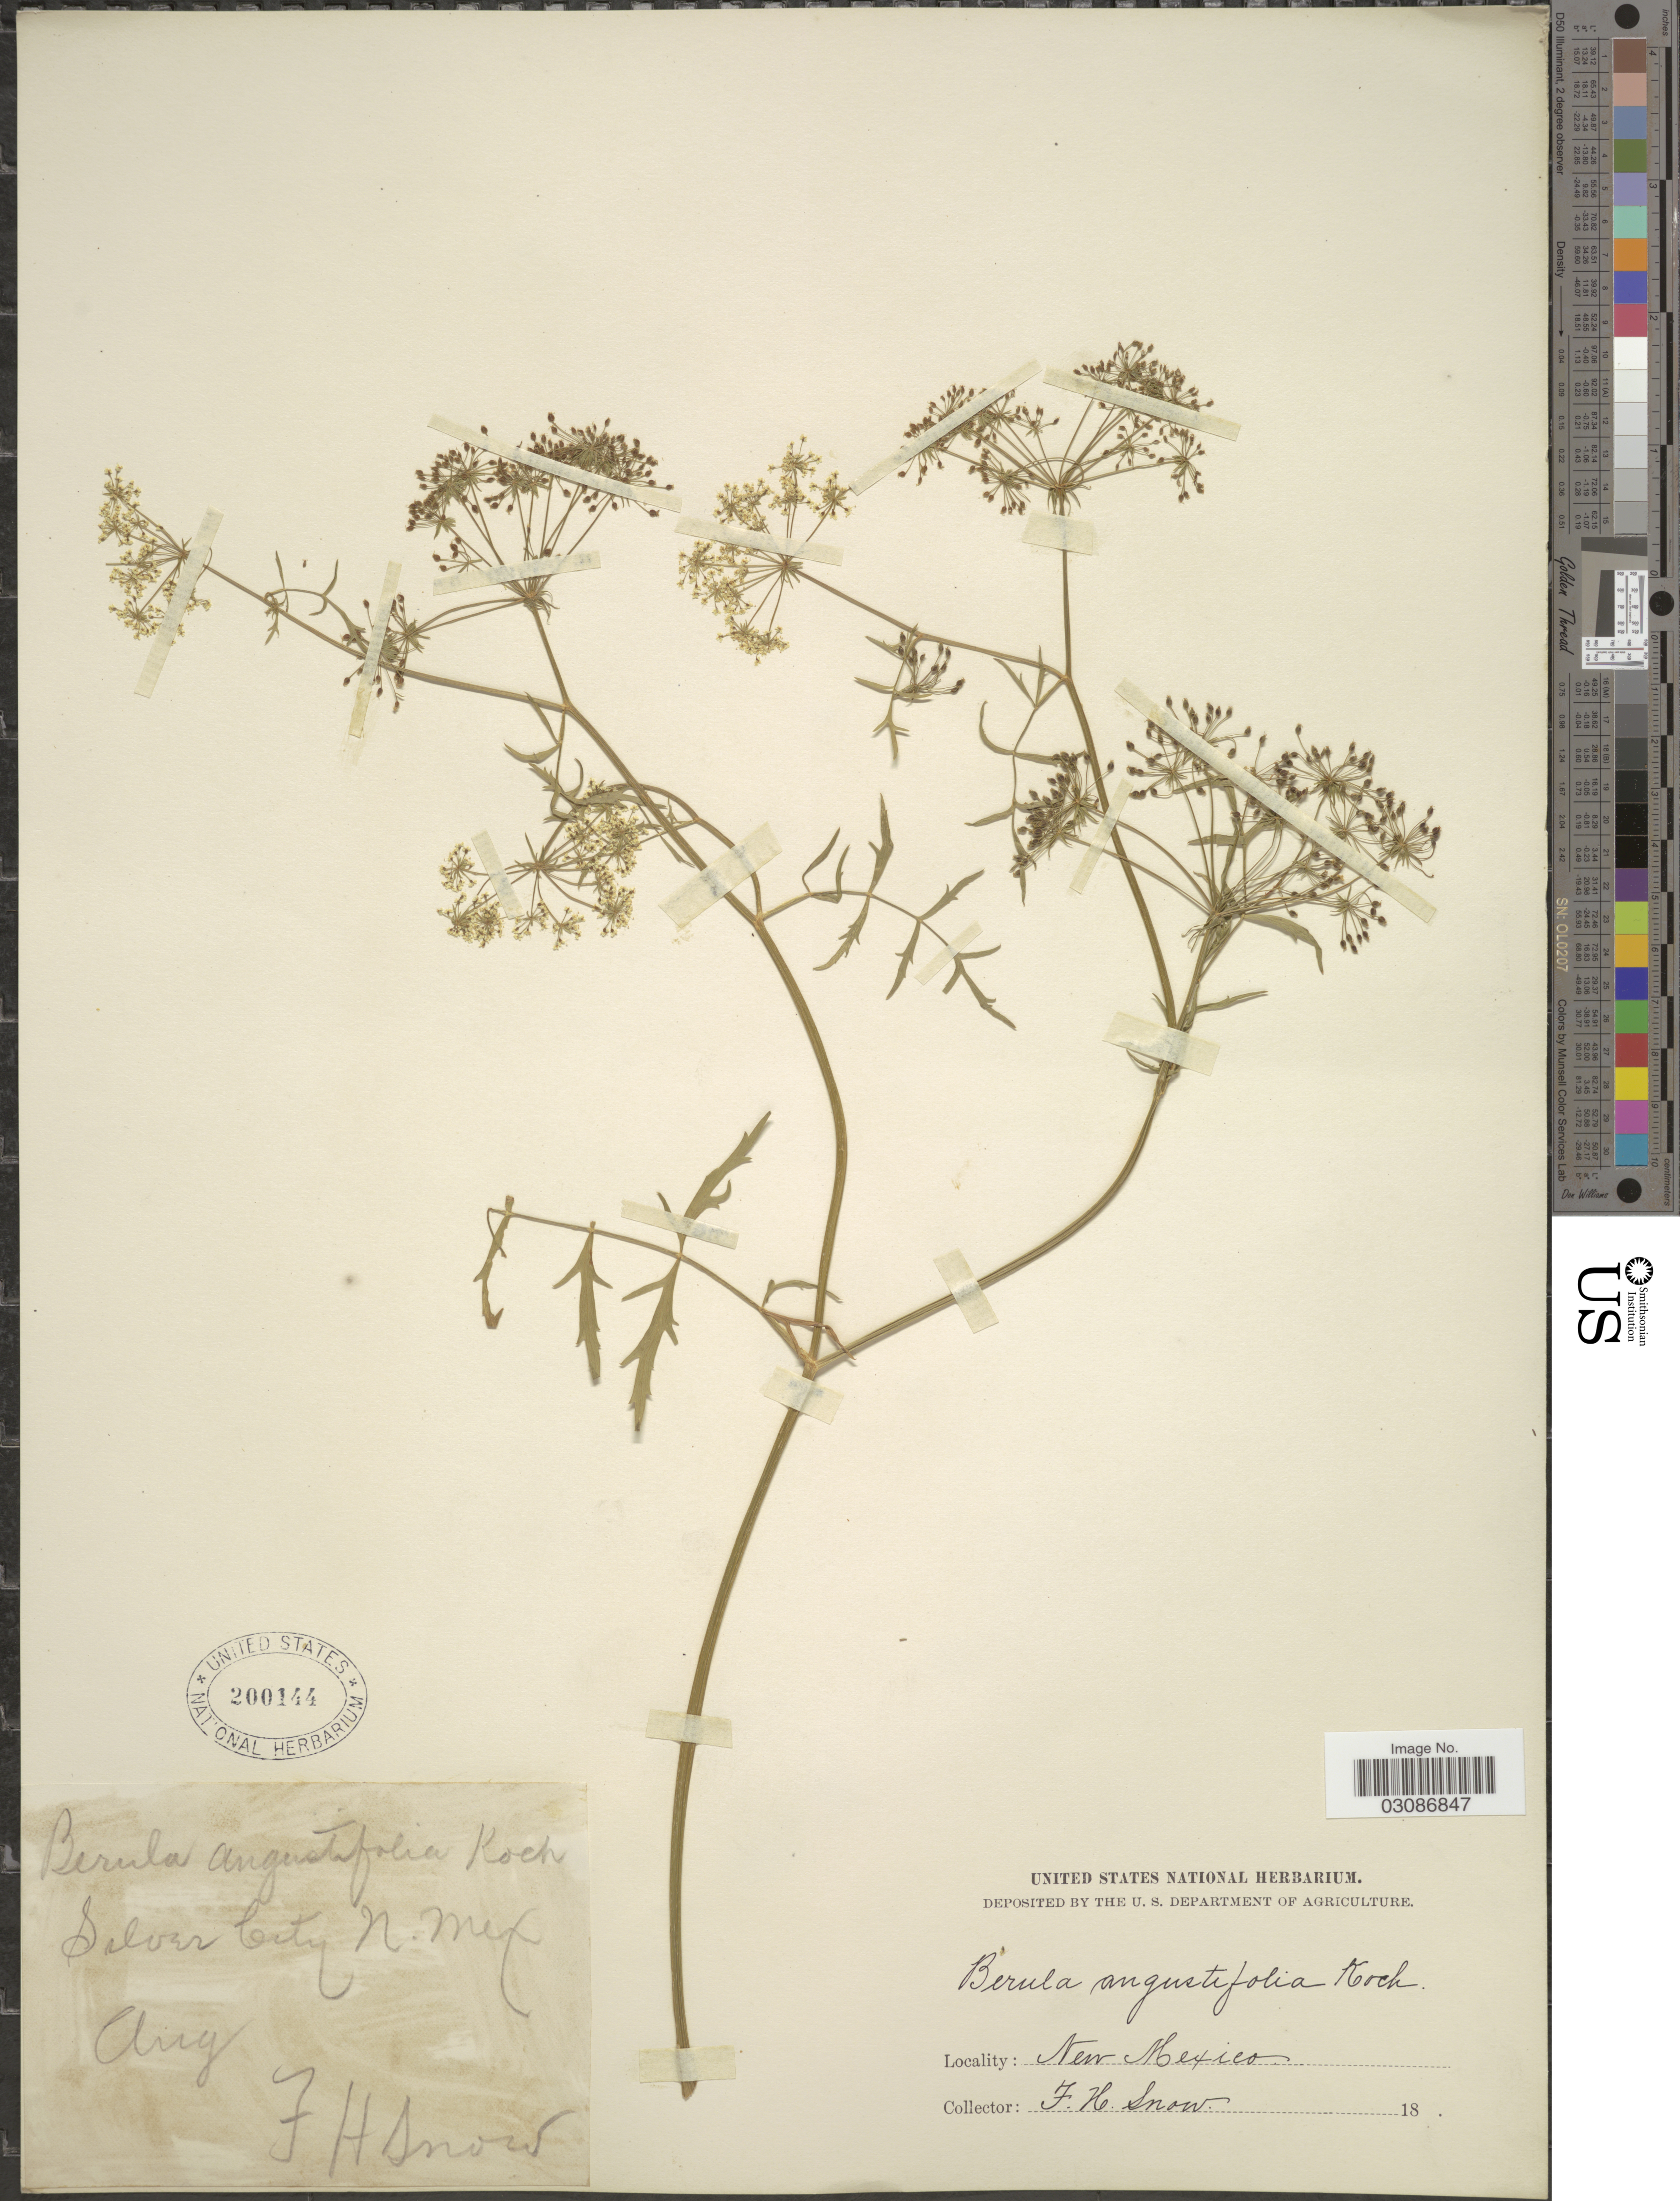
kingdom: Plantae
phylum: Tracheophyta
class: Magnoliopsida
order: Apiales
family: Apiaceae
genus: Berula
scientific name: Berula erecta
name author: (Huds.) Coville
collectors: F. H. Snow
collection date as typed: aug 18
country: United States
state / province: New Mexico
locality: Silver City N. Mex.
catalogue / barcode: US 200144